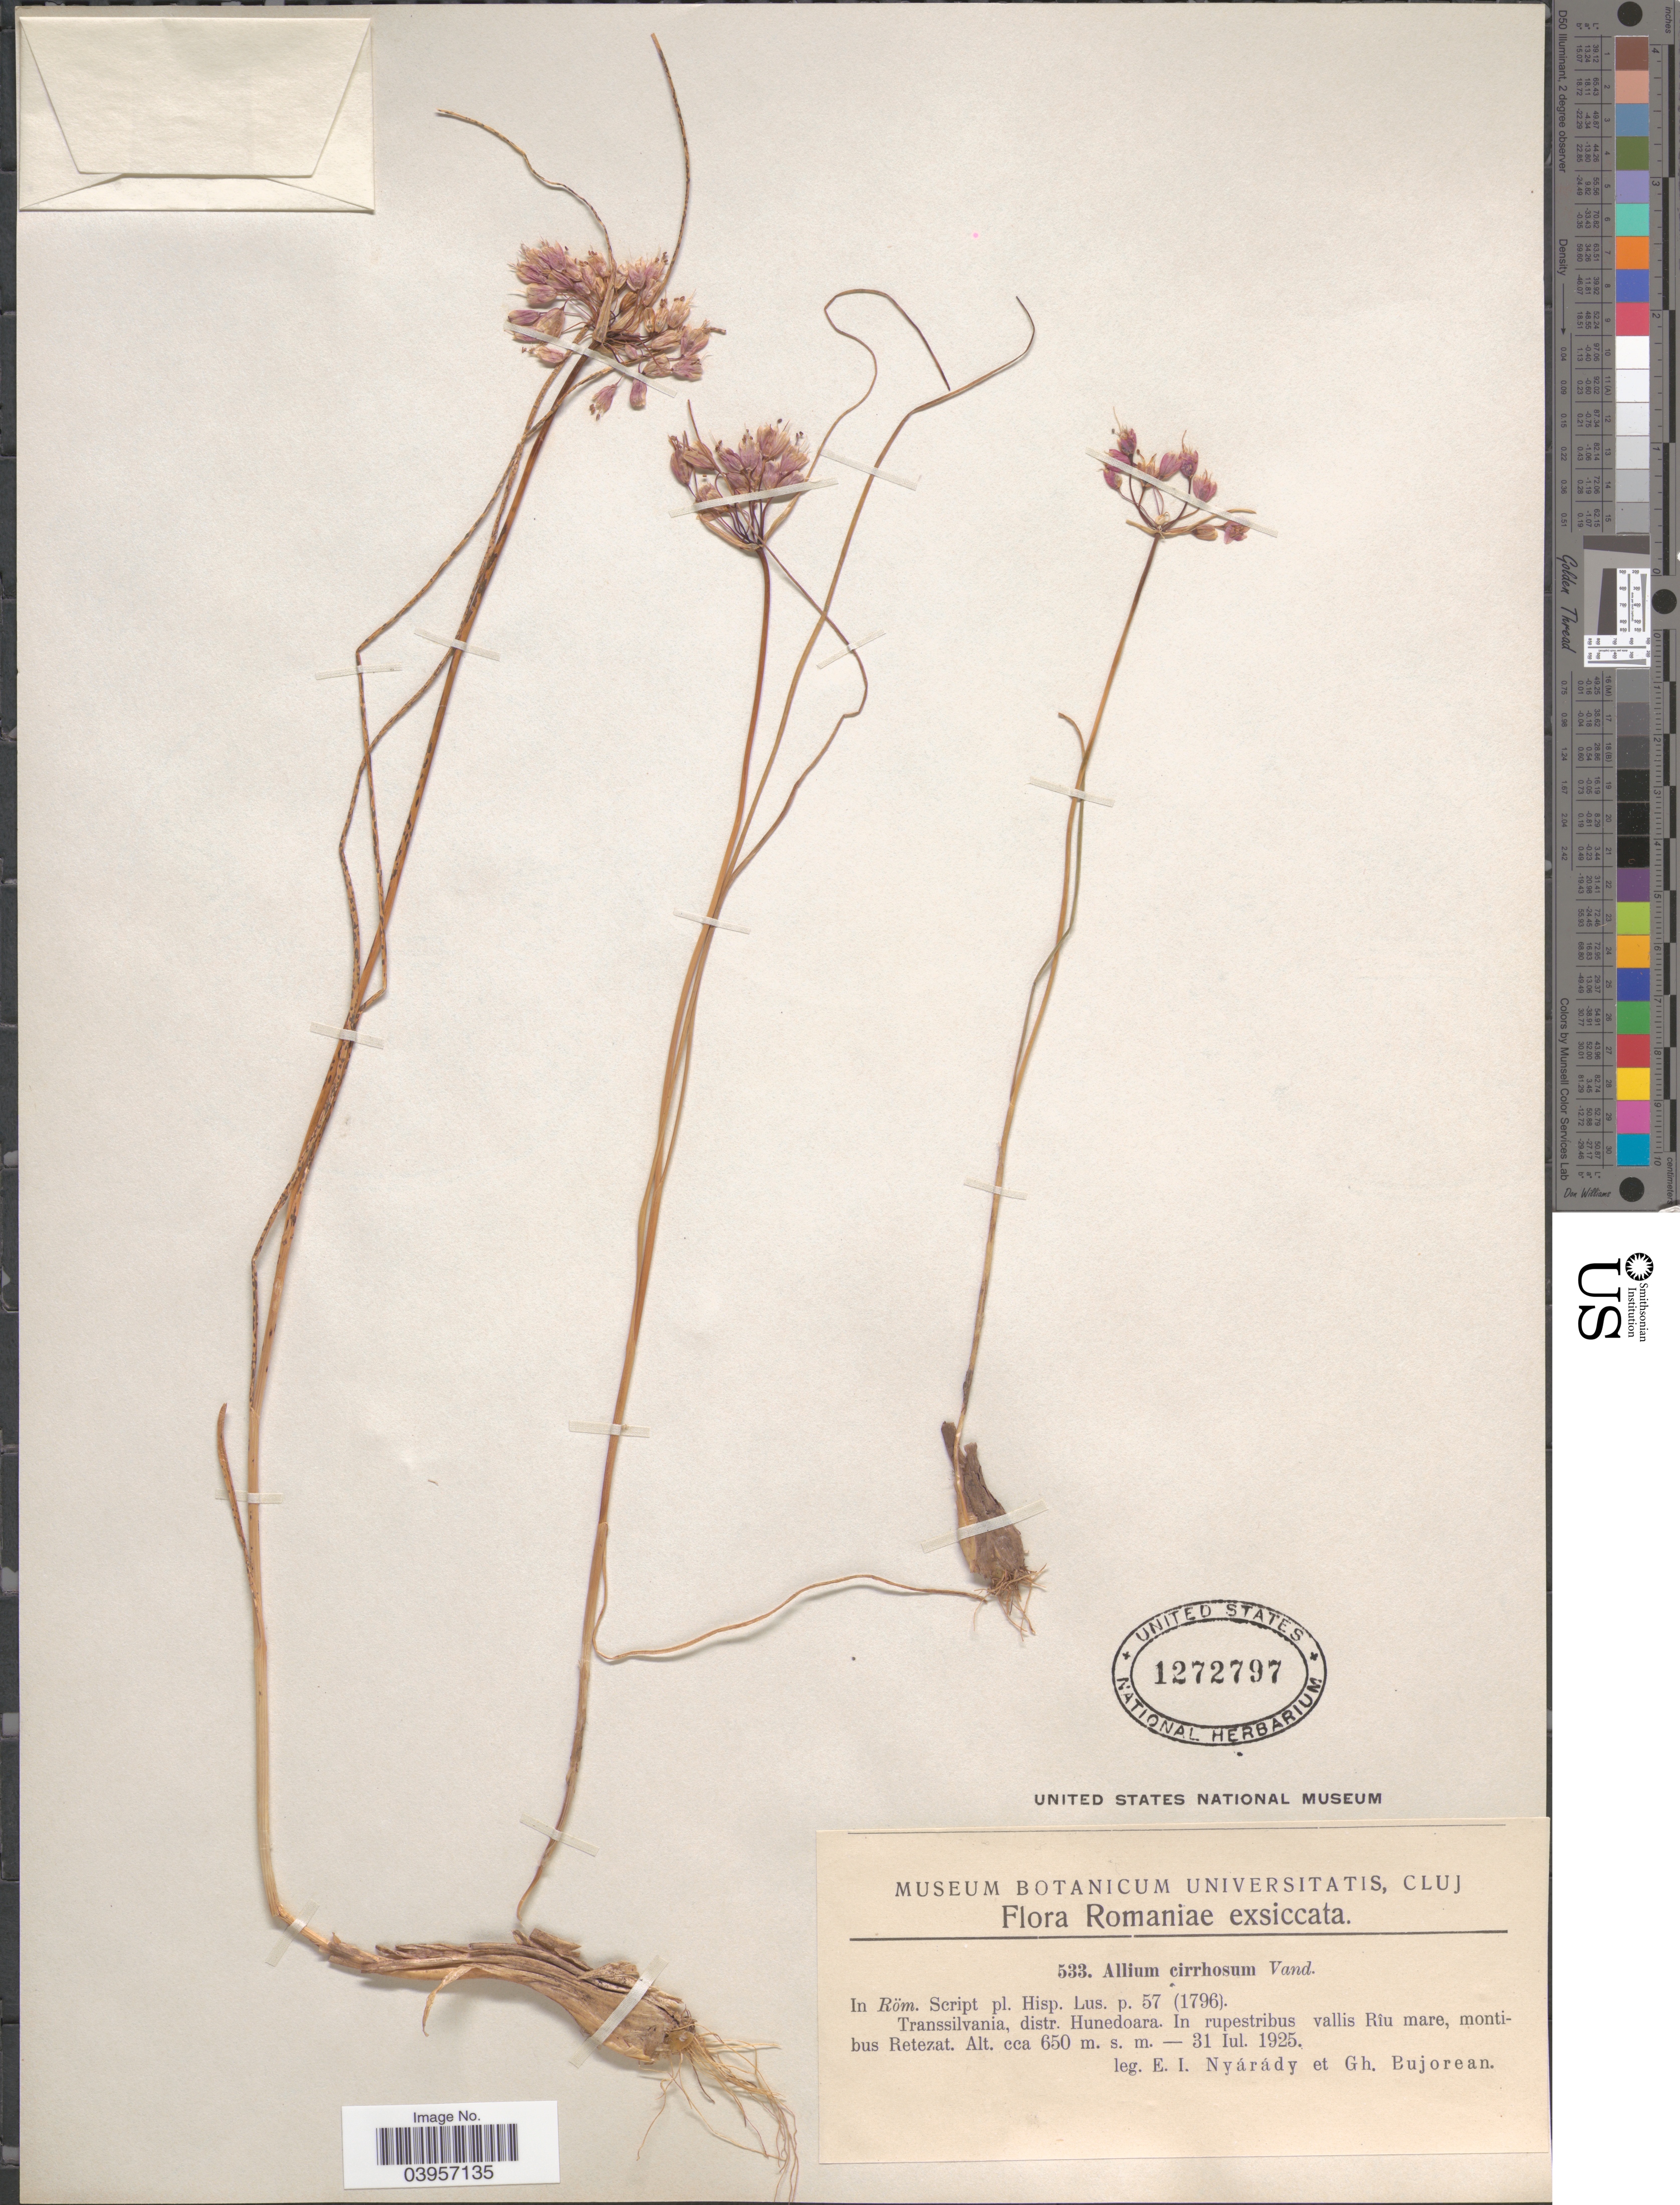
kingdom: Plantae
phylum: Tracheophyta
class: Liliopsida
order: Asparagales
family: Amaryllidaceae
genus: Allium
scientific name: Allium cirrhosum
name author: Vand.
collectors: E. Nyarady & G. Bujorean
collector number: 533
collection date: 1925-07-31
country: Romania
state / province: Hunedoara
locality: Romaniae. Transsilvania, distr. Hunedoare. In rupestribus vallis Rîu mare, montibus Retezat.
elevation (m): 650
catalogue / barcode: US 1272797